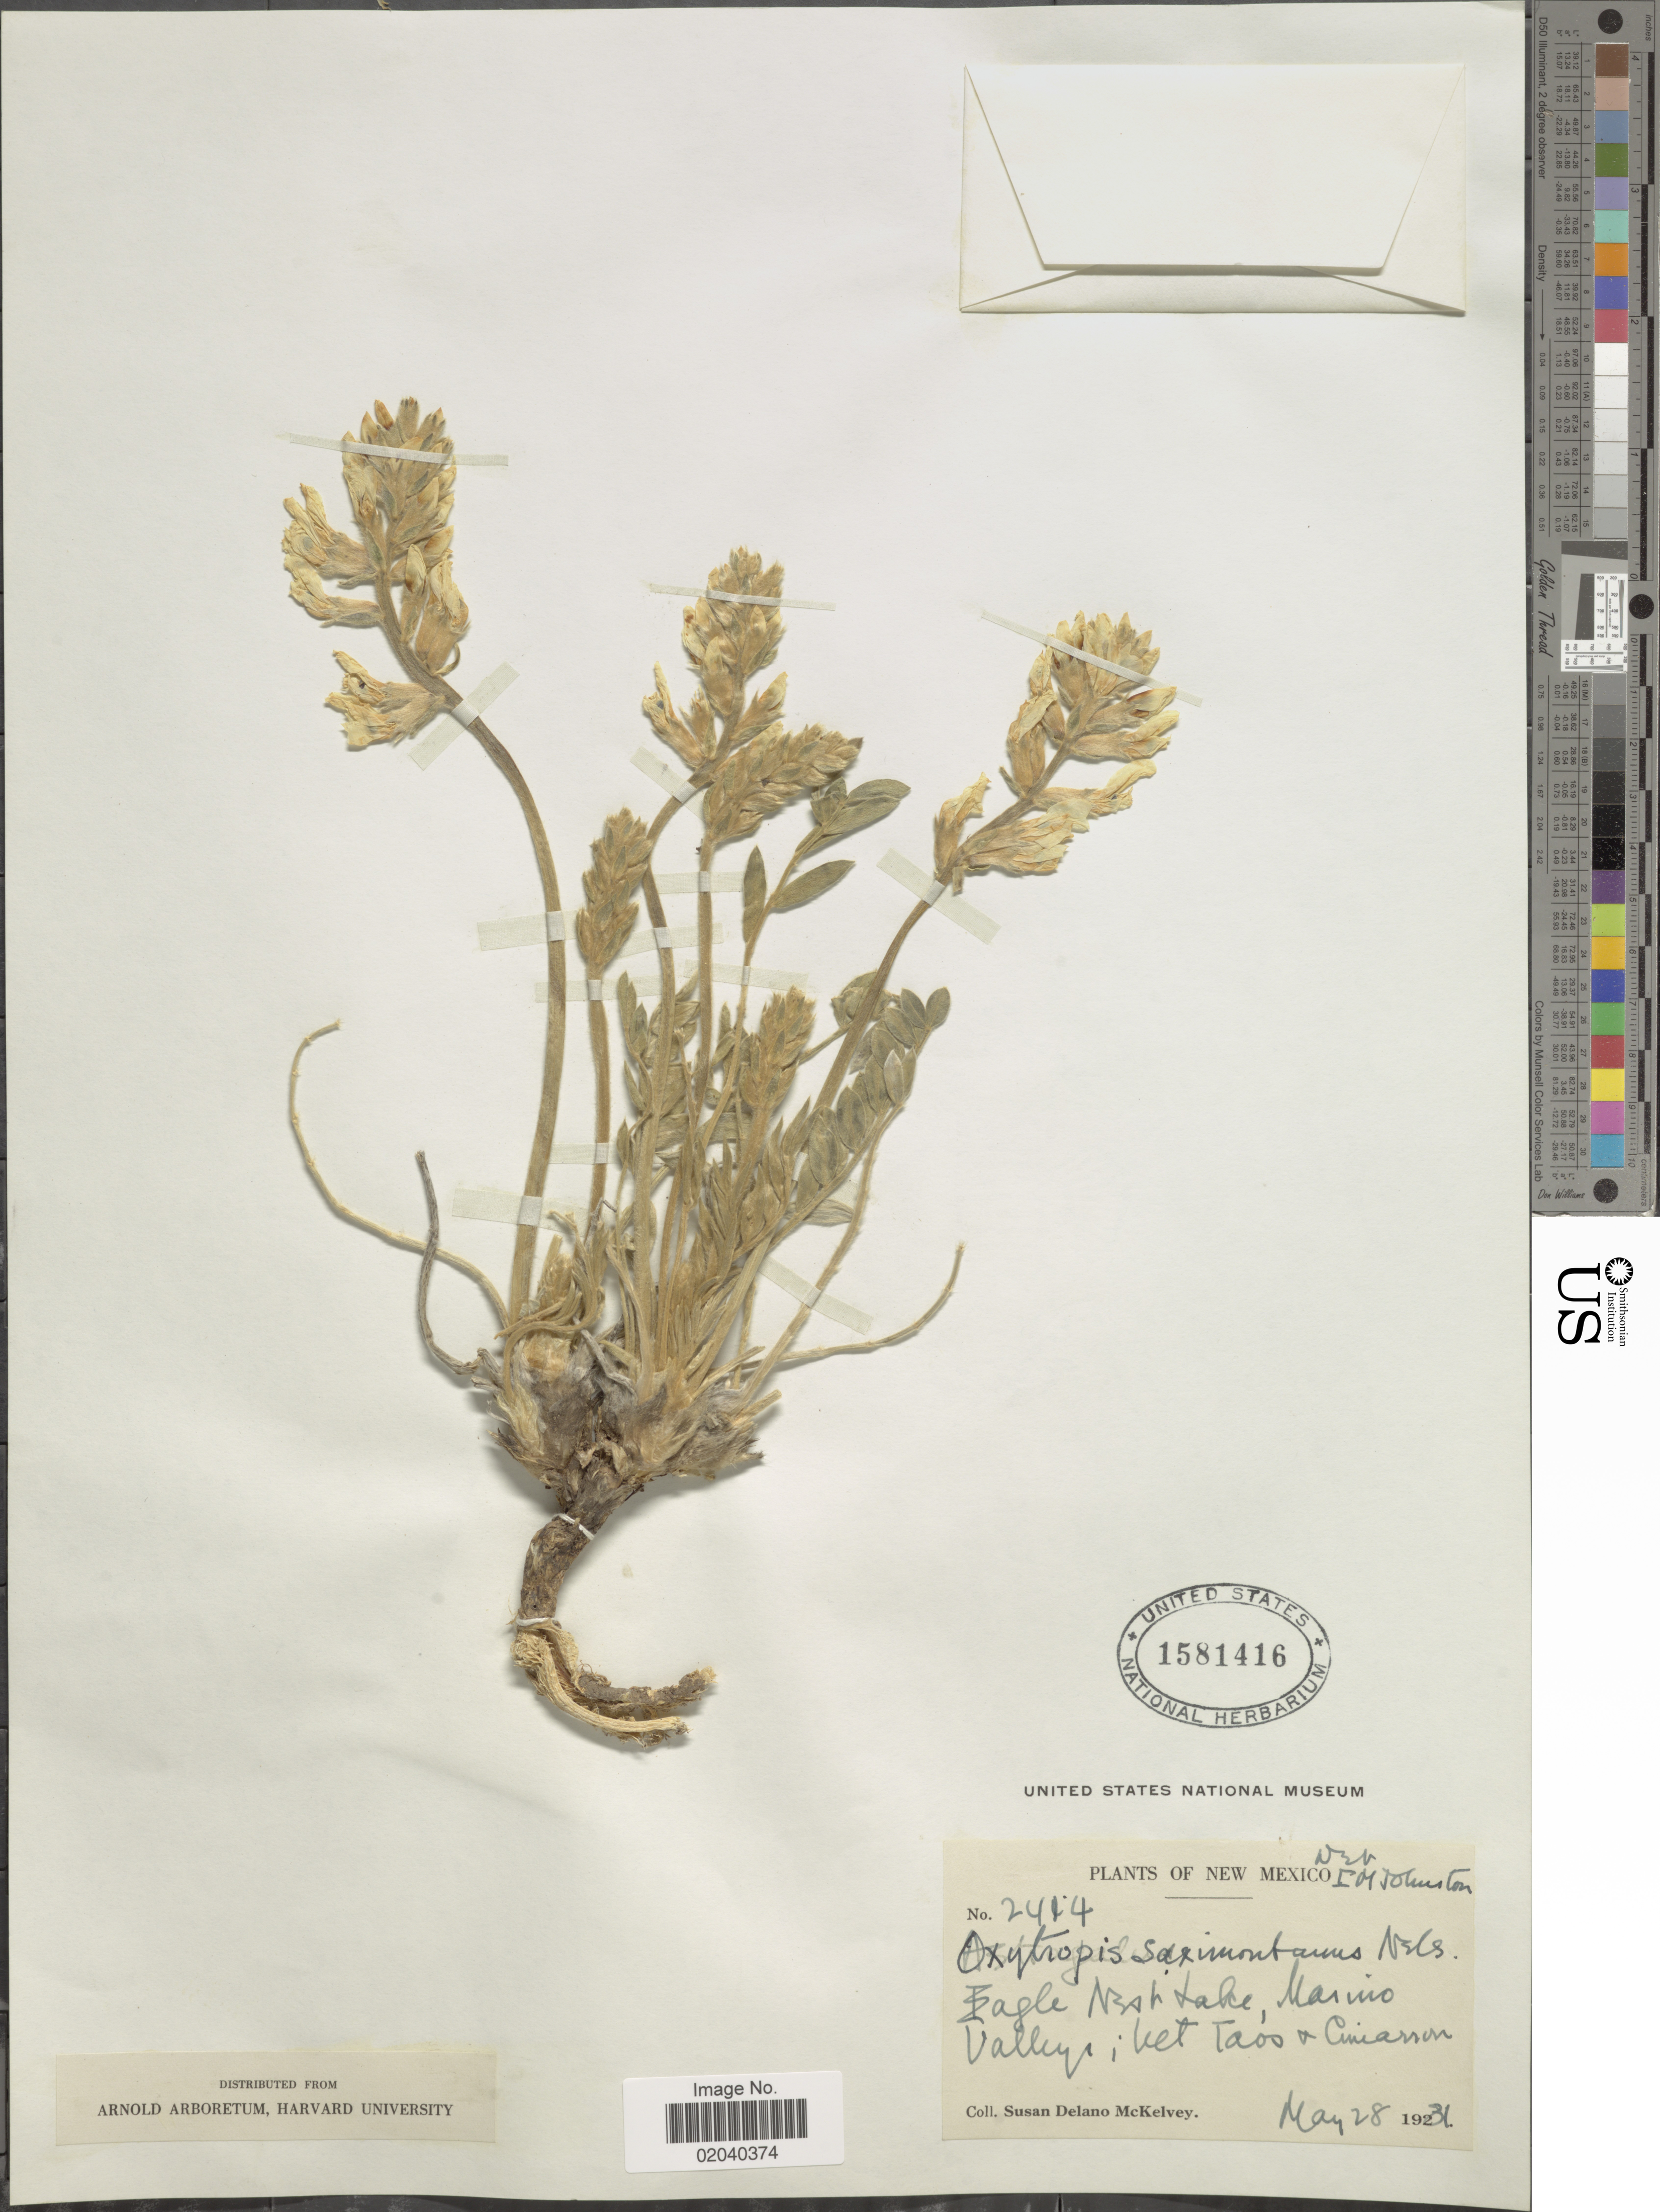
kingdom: Plantae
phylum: Tracheophyta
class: Magnoliopsida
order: Fabales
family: Fabaceae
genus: Oxytropis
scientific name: Oxytropis sericea var. sericea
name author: Nutt.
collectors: S. A. McKelvey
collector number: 2414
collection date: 1931-05-28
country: United States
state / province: New Mexico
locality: Eagle Nest Lake, Marino Valley; bet. Taos + Cimarron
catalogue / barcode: US 1581416